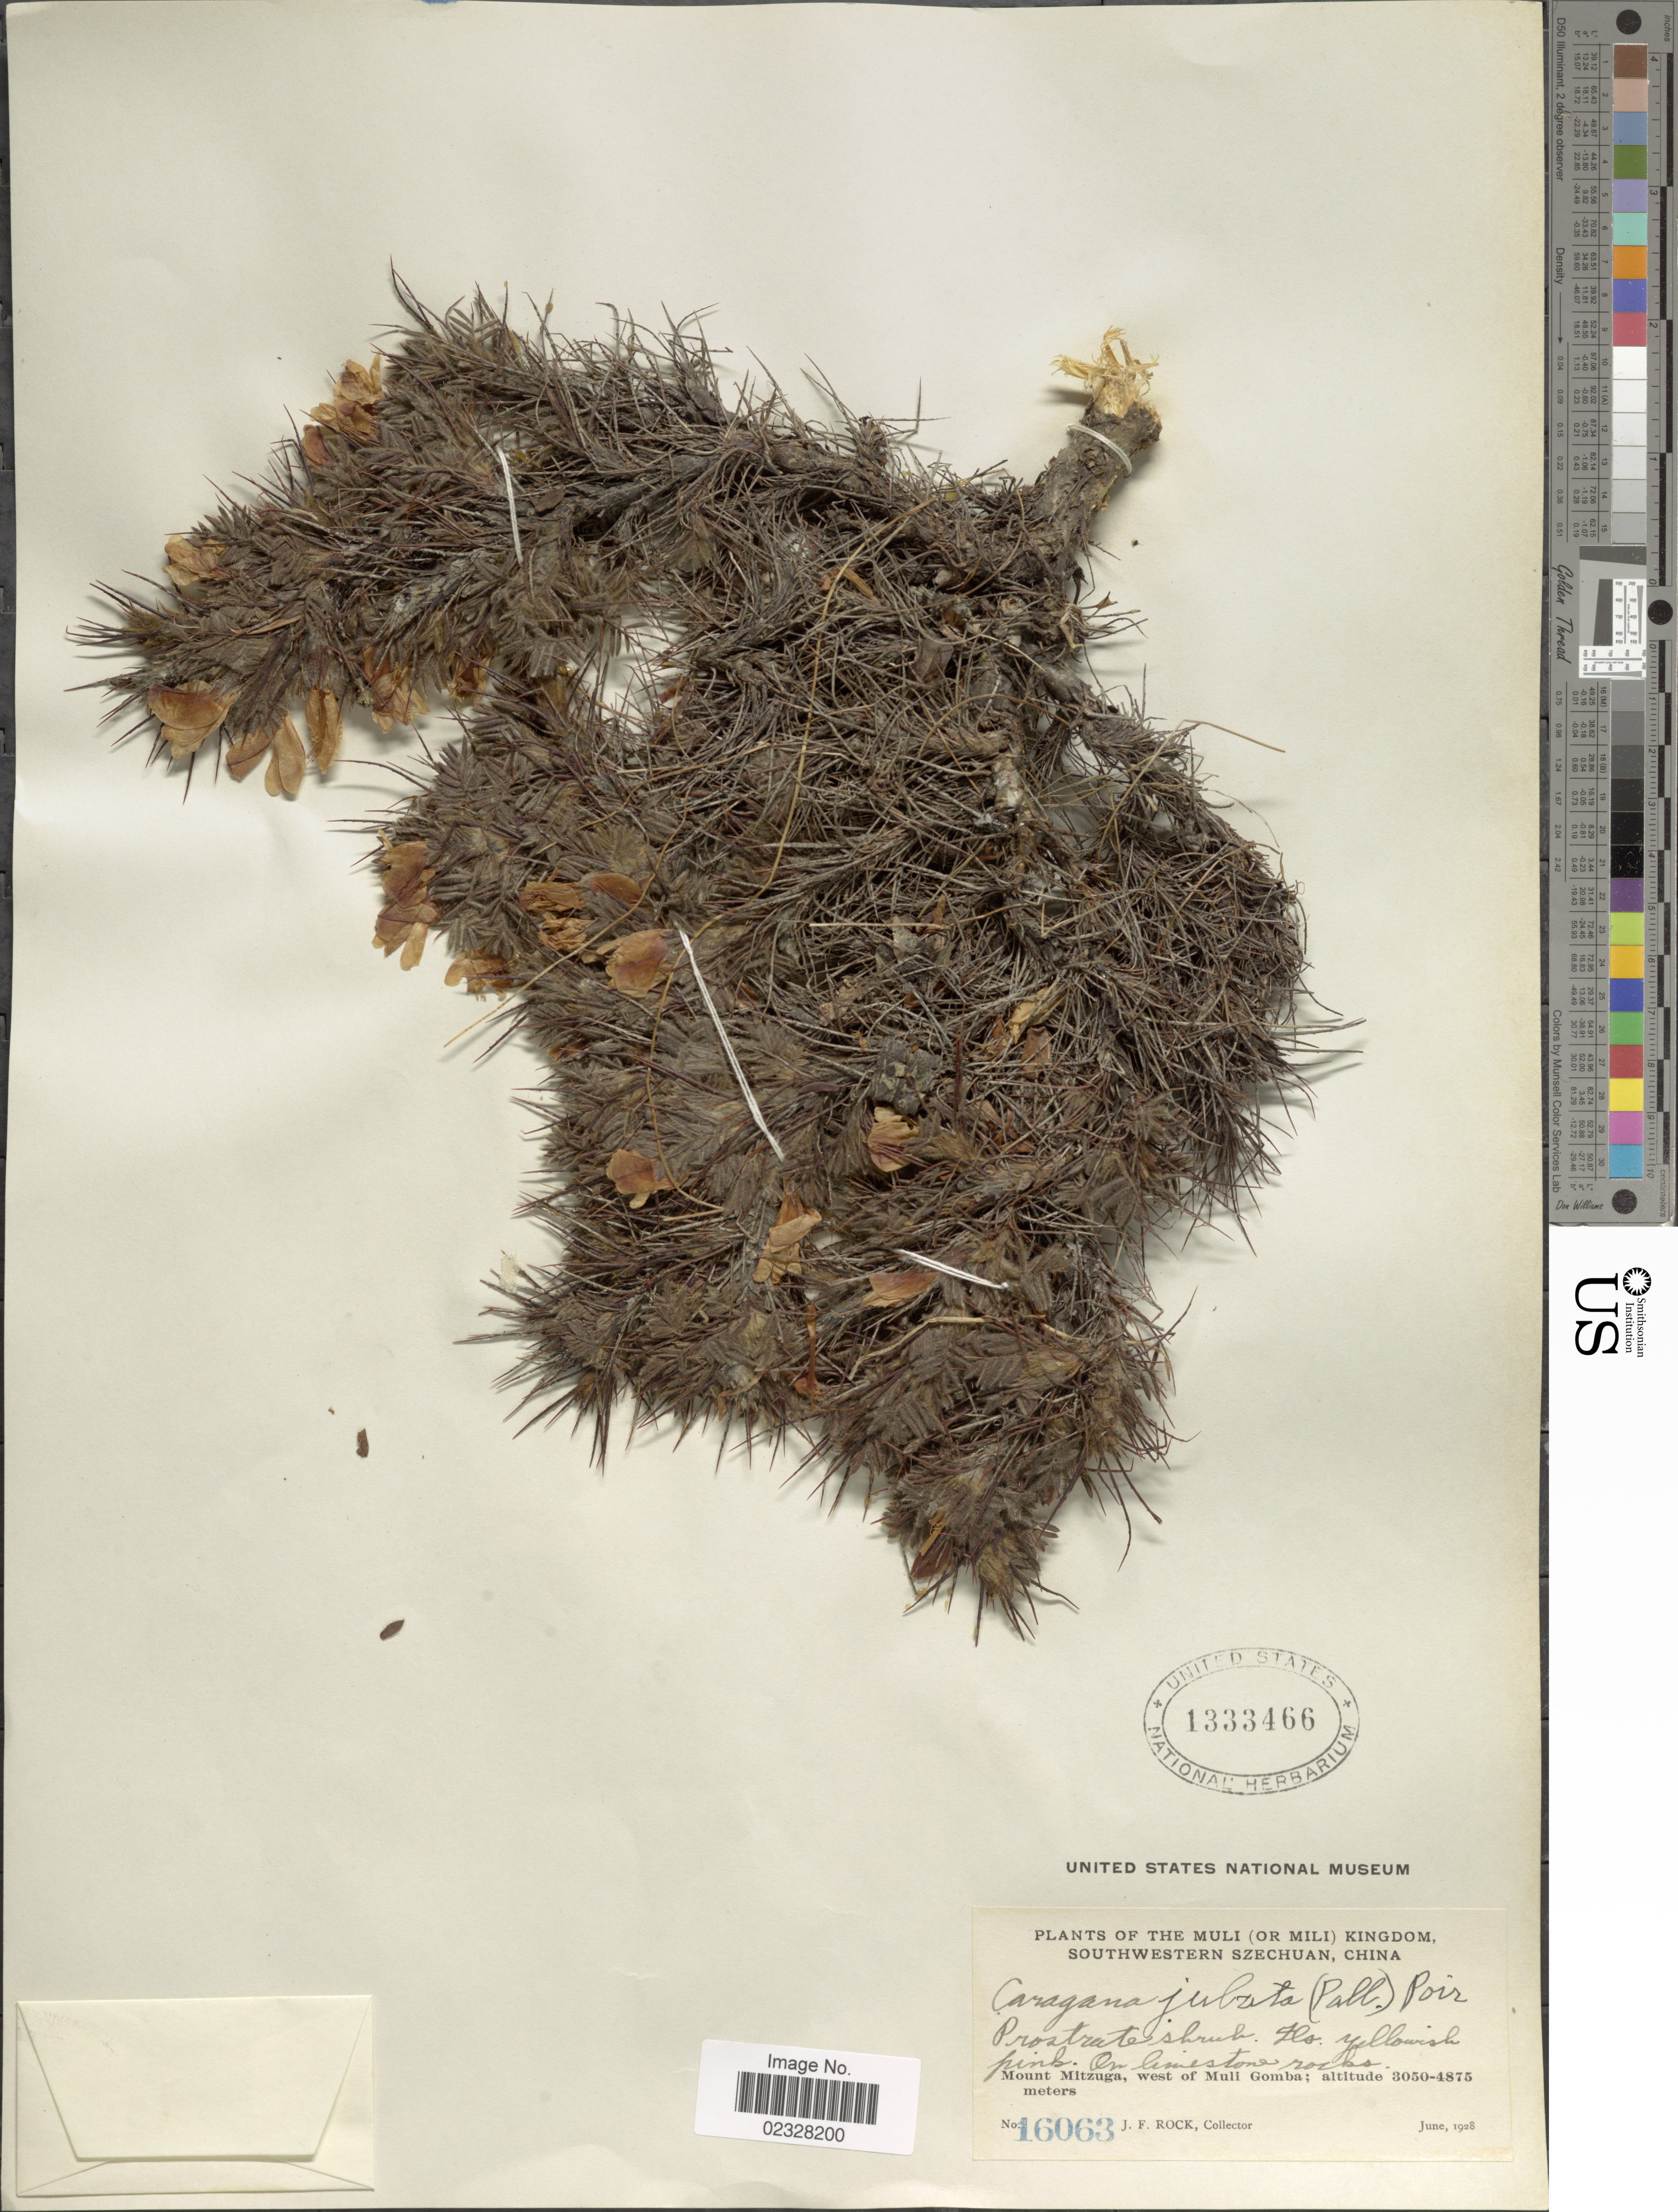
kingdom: Plantae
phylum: Tracheophyta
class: Magnoliopsida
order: Fabales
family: Fabaceae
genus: Caragana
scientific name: Caragana jubata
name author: Poir.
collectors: J. Rock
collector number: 16063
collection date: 1928-06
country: China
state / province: Sichuan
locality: The Muli (Mili) Kingdom, Southwestern Szechuan. Mount Mitzuga, west of Muli Gomba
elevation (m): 3050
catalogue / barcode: US 1333466